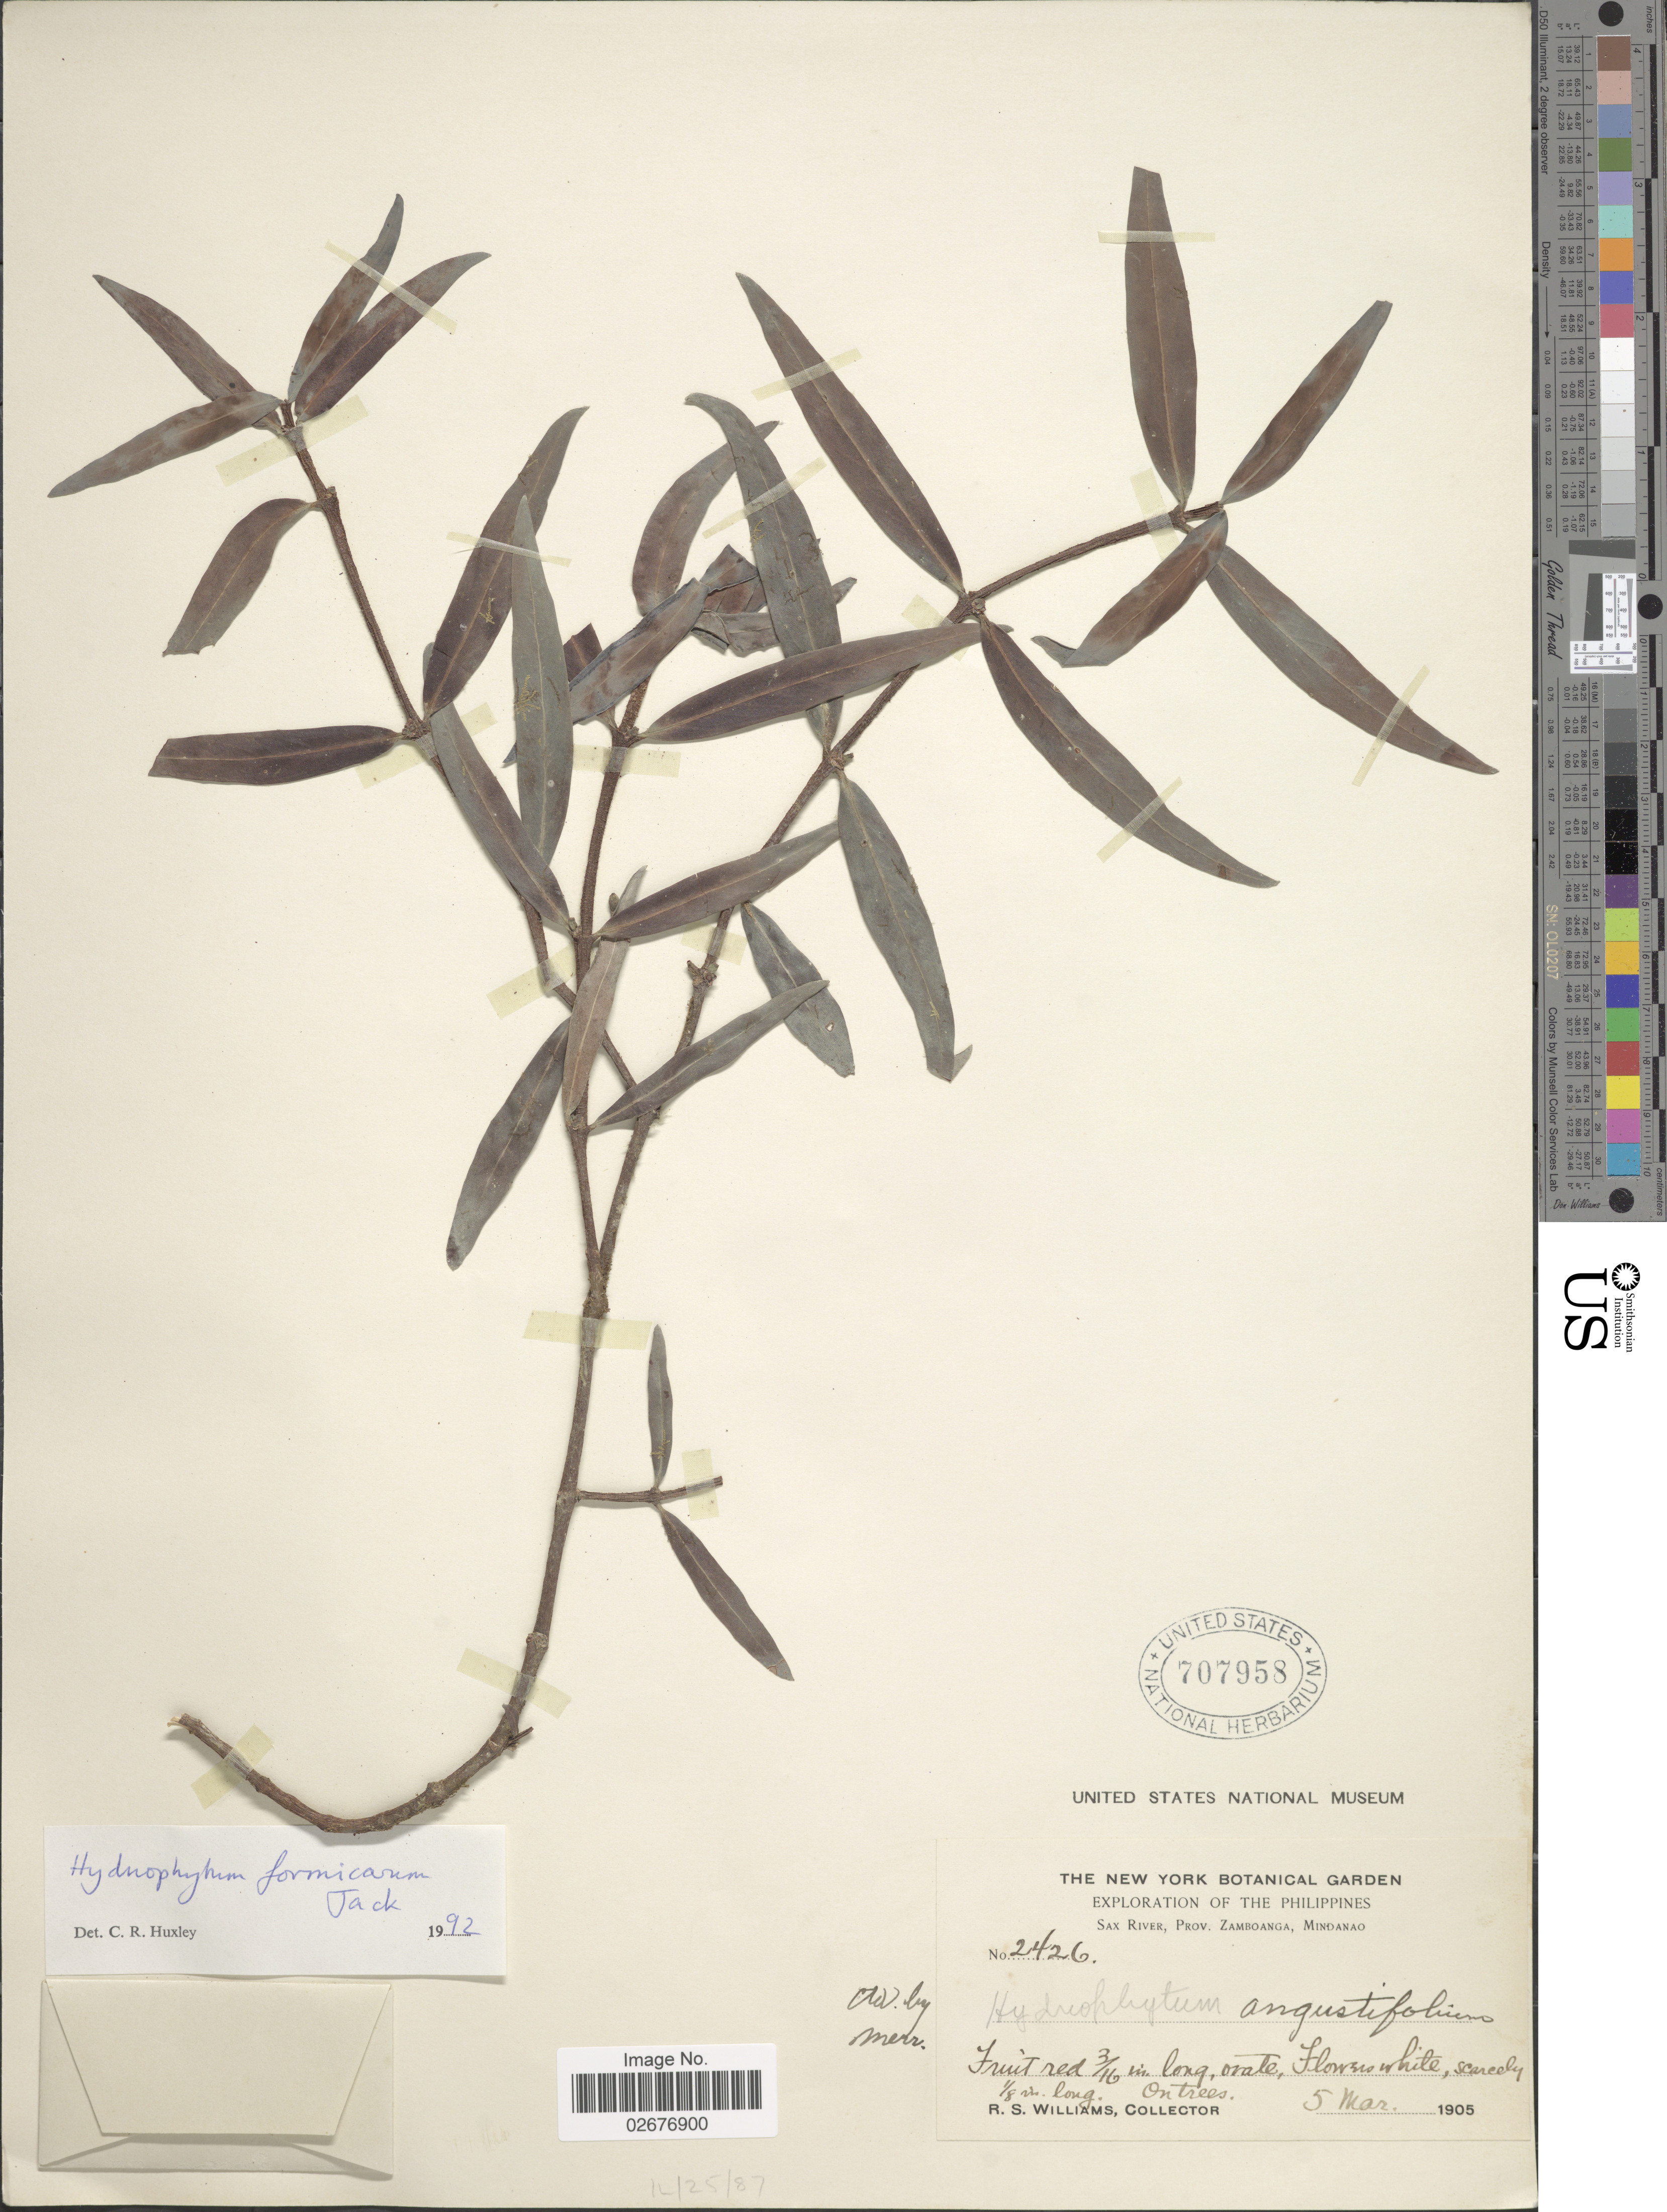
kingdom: Plantae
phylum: Tracheophyta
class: Magnoliopsida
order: Gentianales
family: Rubiaceae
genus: Hydnophytum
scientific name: Hydnophytum formicarum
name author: Jack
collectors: R. S. Williams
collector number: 2426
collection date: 1905-03-05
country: Philippines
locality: Sax River, Prov. Zamboanga, Mindanao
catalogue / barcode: US 707958